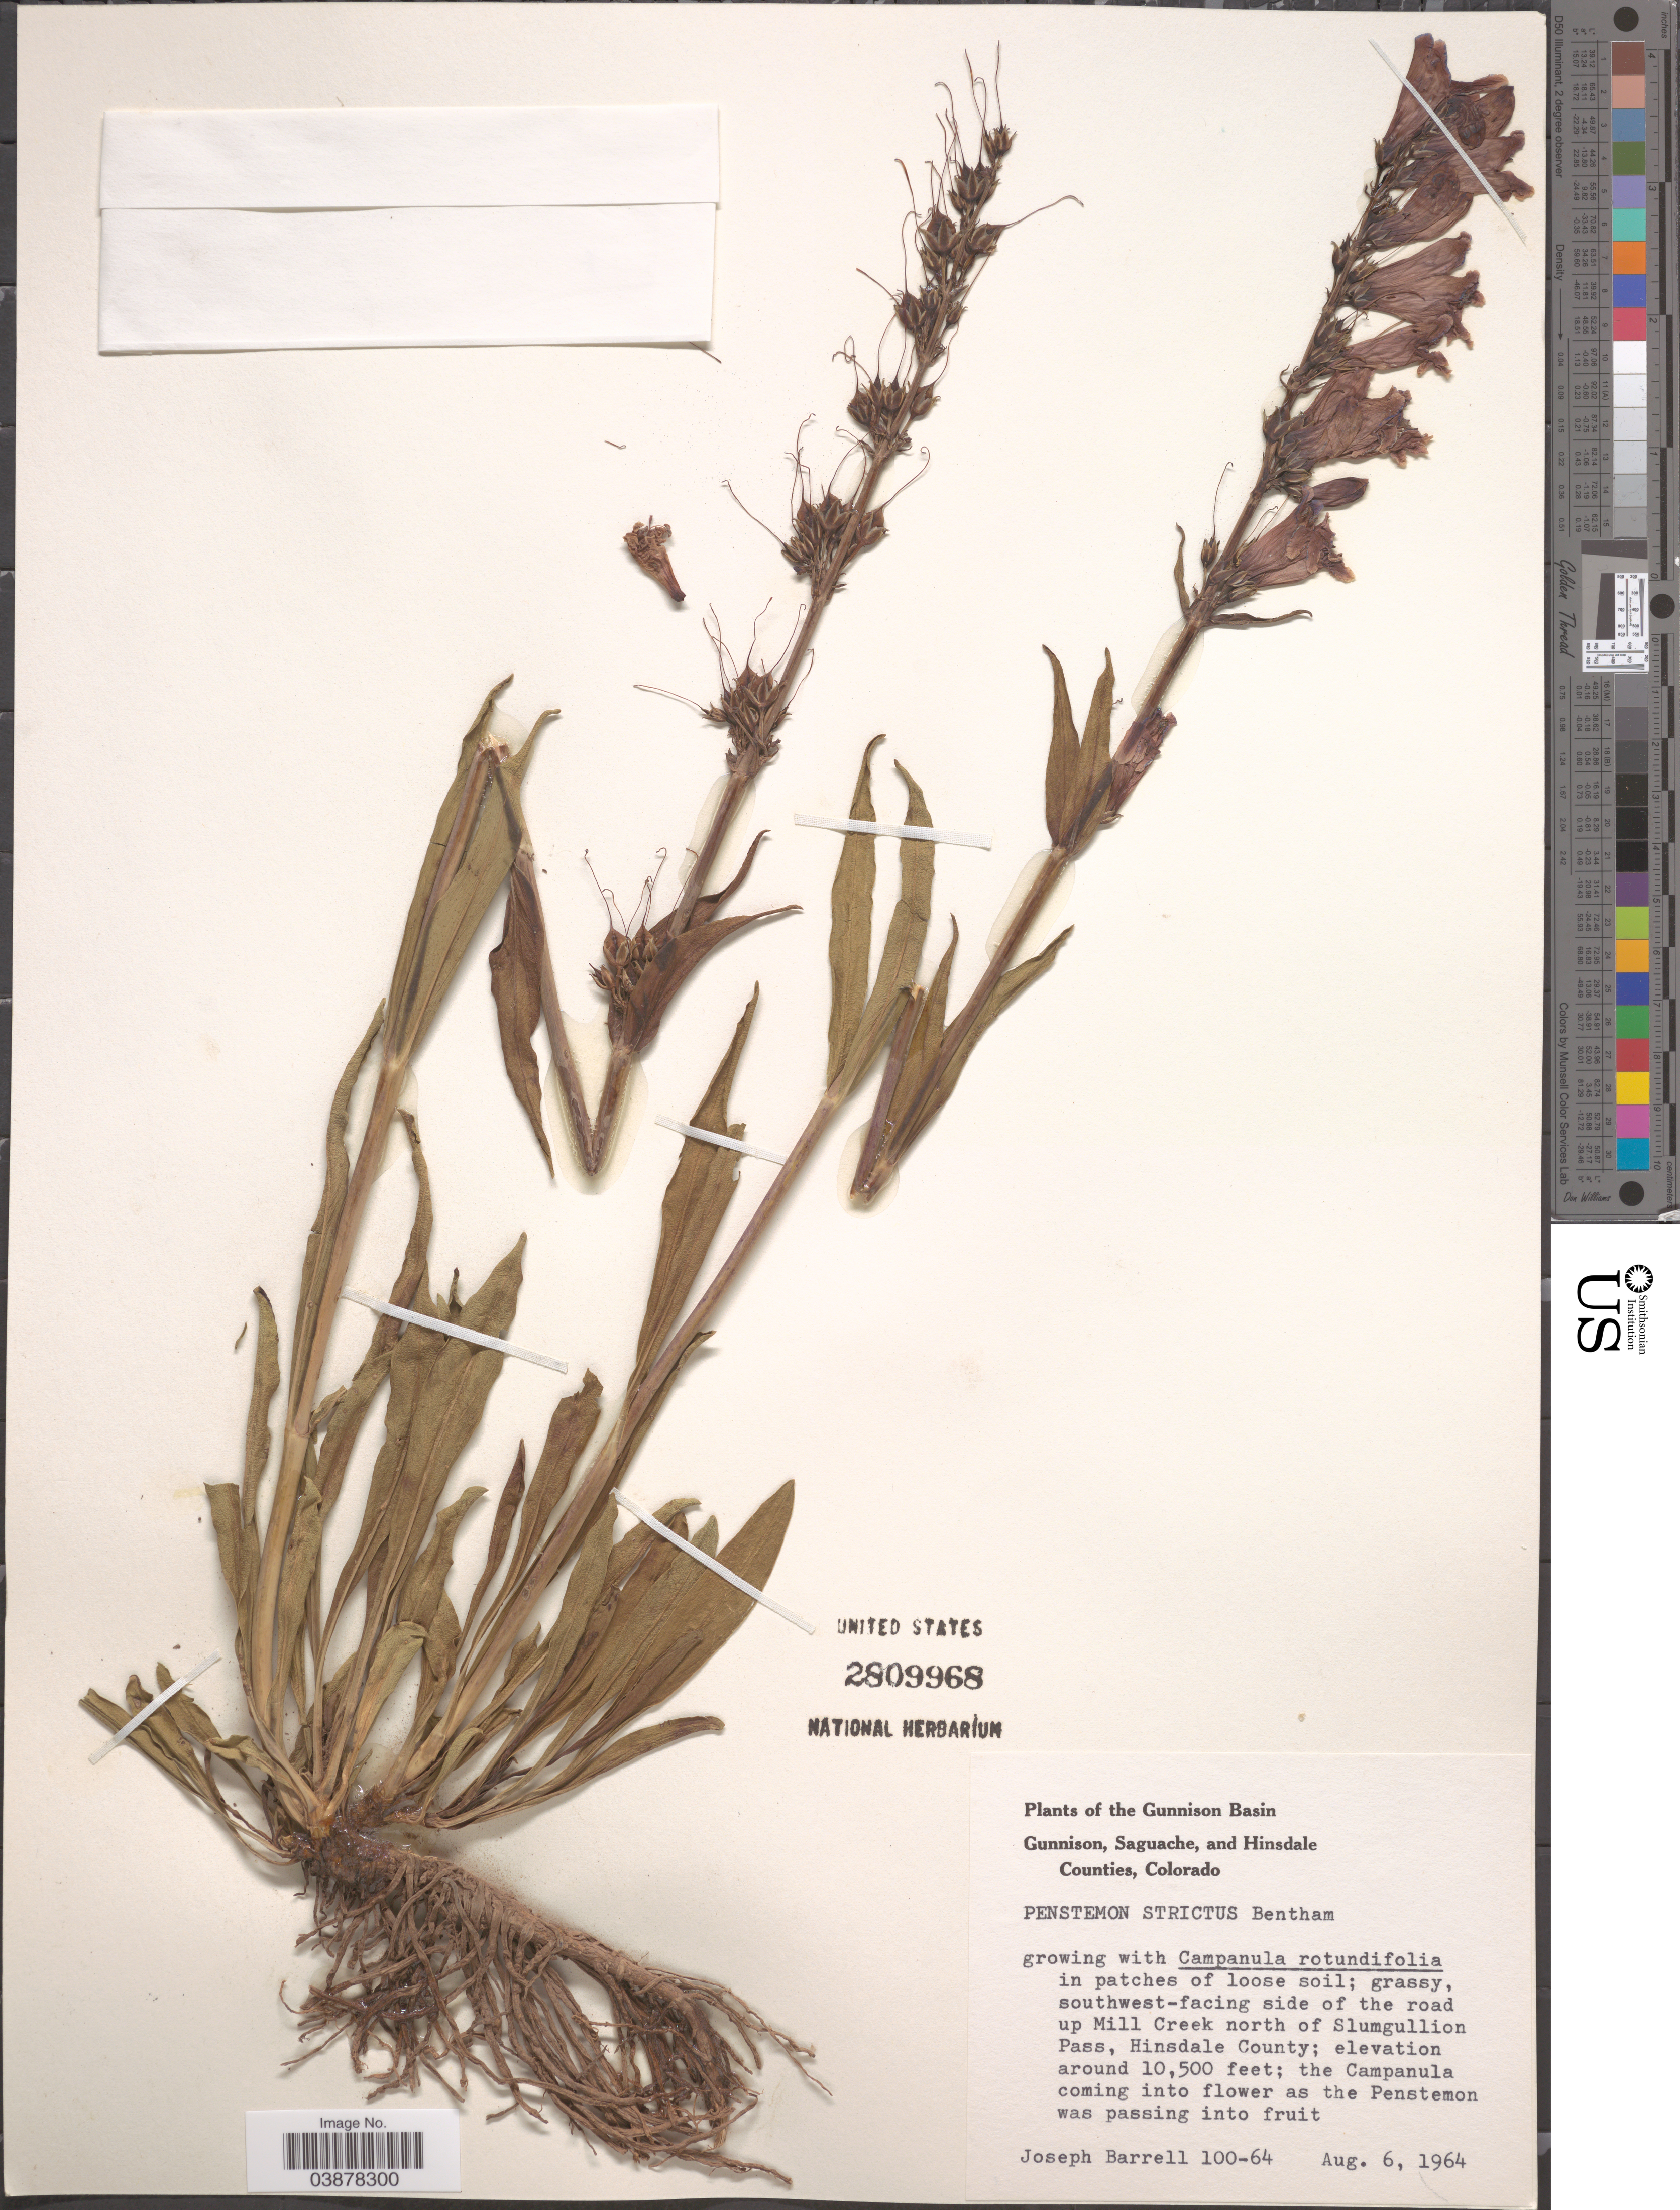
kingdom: Plantae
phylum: Tracheophyta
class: Magnoliopsida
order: Lamiales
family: Plantaginaceae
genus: Penstemon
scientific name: Penstemon strictus subsp. strictus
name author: Benth.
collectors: J. Barrell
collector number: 100-64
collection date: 1964-08-06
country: United States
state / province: Colorado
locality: The Gunnison Basin. southwest-facing side of the road up Mill Creek north of Slumgullion Pass, Hinsdale County.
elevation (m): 3200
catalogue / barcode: US 2809968